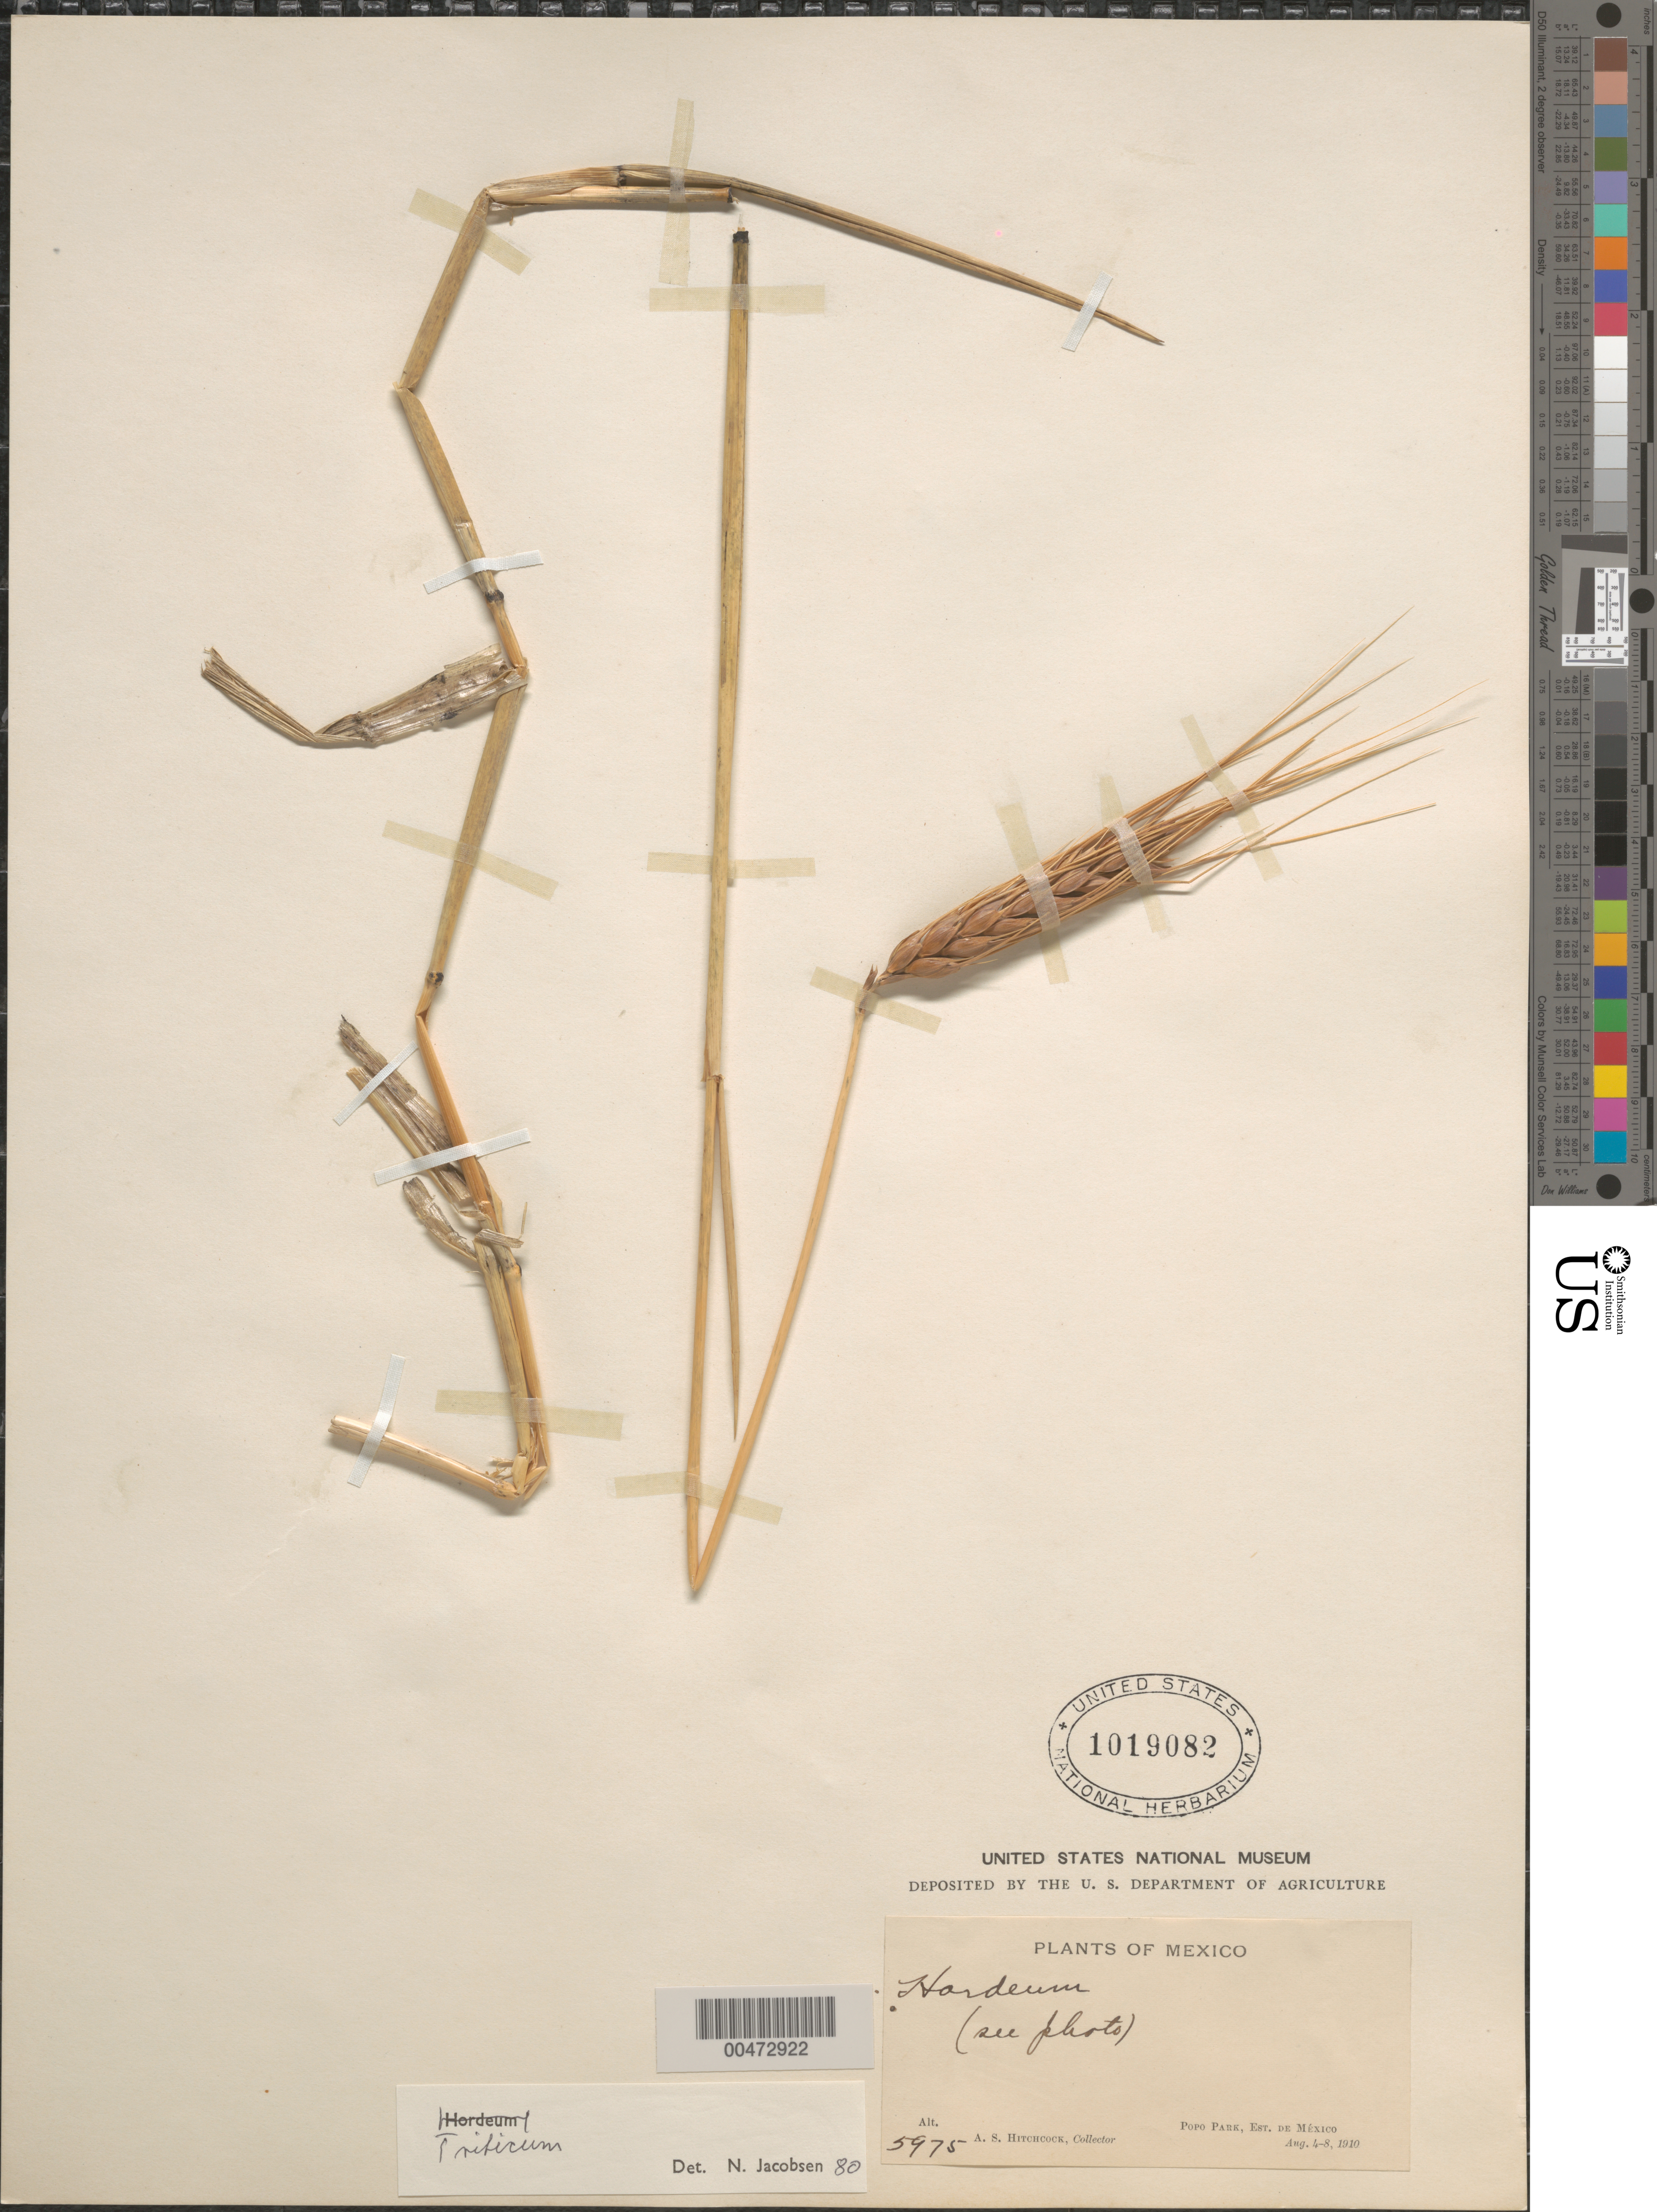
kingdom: Plantae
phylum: Tracheophyta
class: Liliopsida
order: Poales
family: Poaceae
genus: Triticum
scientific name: Triticum sp.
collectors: A. S. Hitchcock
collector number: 5975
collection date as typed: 4 Aug 1910 to 8 Aug 1910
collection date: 1910-08-04/1910-08-08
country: Mexico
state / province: México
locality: Popo Park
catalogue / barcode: US 1019082